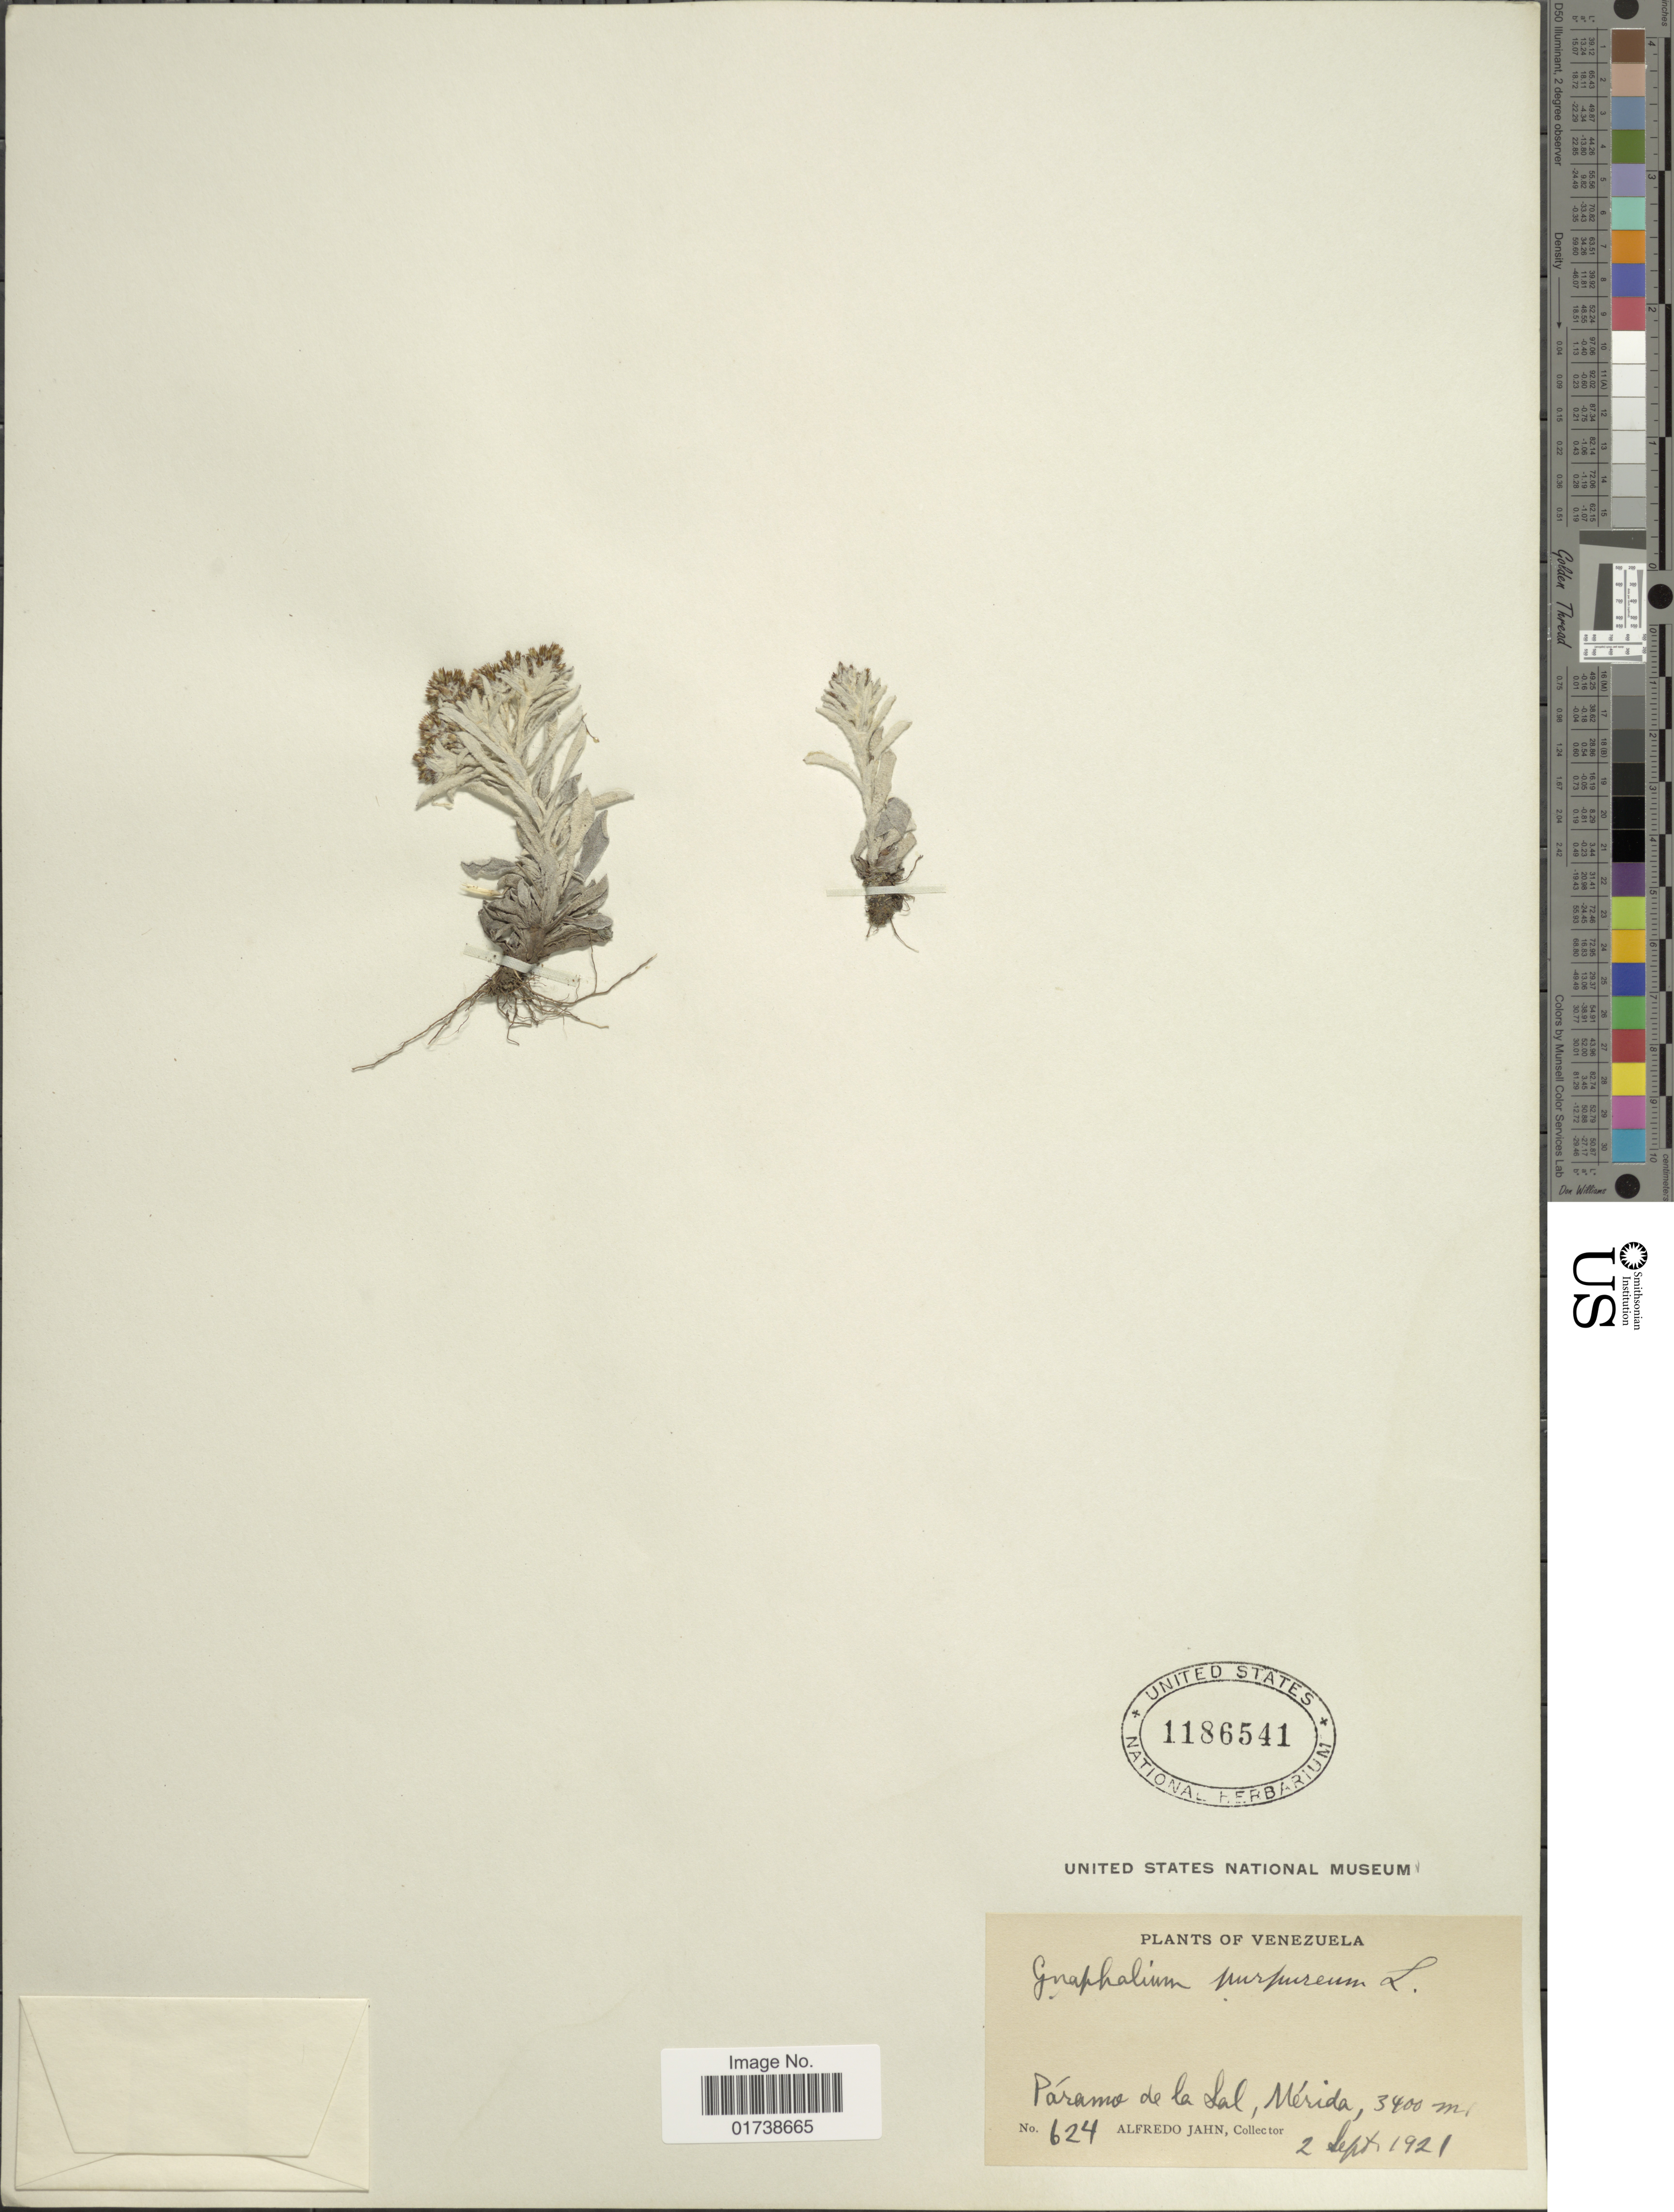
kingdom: Plantae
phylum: Tracheophyta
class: Magnoliopsida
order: Asterales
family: Asteraceae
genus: Gamochaeta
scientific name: Gamochaeta purpurea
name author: (L.) Cabrera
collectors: A. Jahn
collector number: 624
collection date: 1921-09-02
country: Venezuela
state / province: Mérida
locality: Paramo de La Sal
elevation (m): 3400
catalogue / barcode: US 1186541